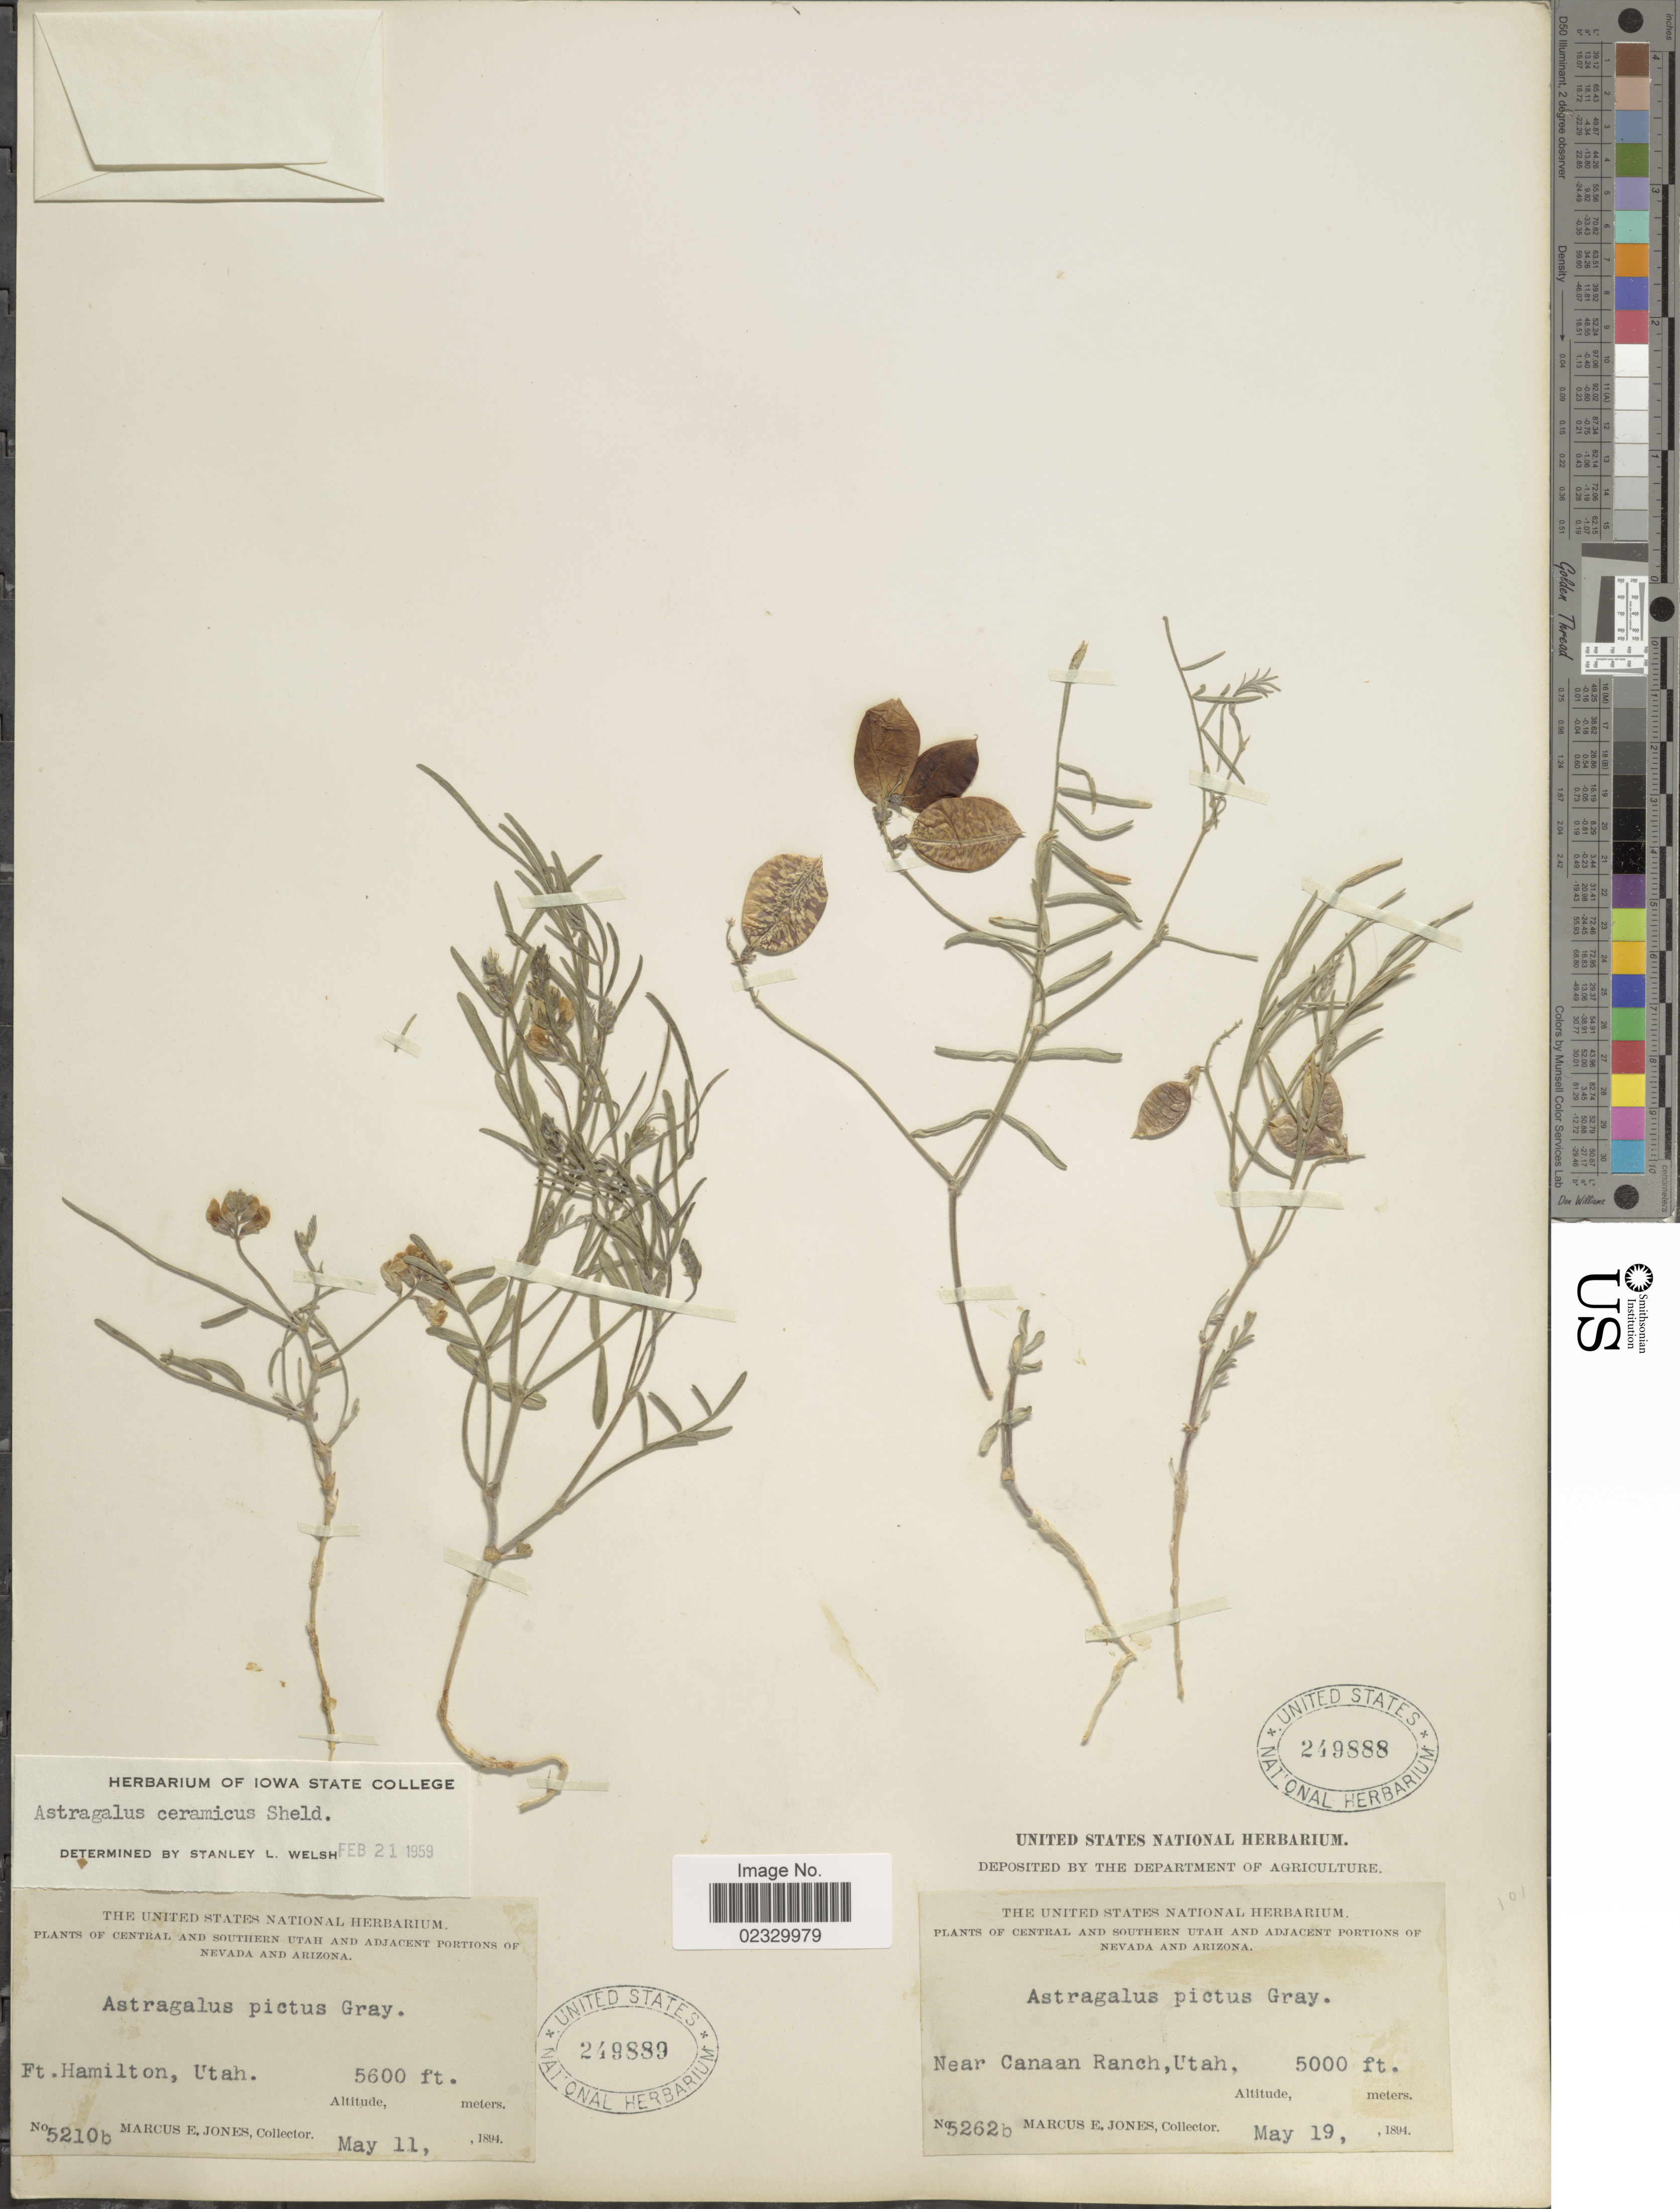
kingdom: Plantae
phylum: Tracheophyta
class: Magnoliopsida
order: Fabales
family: Fabaceae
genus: Astragalus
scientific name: Astragalus ceramicus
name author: E. Sheld.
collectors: M. E. Jones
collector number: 5262B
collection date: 1894-05-19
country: United States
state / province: Utah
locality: Central and southern Utah and adjacent portions of Nevada and Arizona. Near Canaan Ranch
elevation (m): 1524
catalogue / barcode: US 249888-2